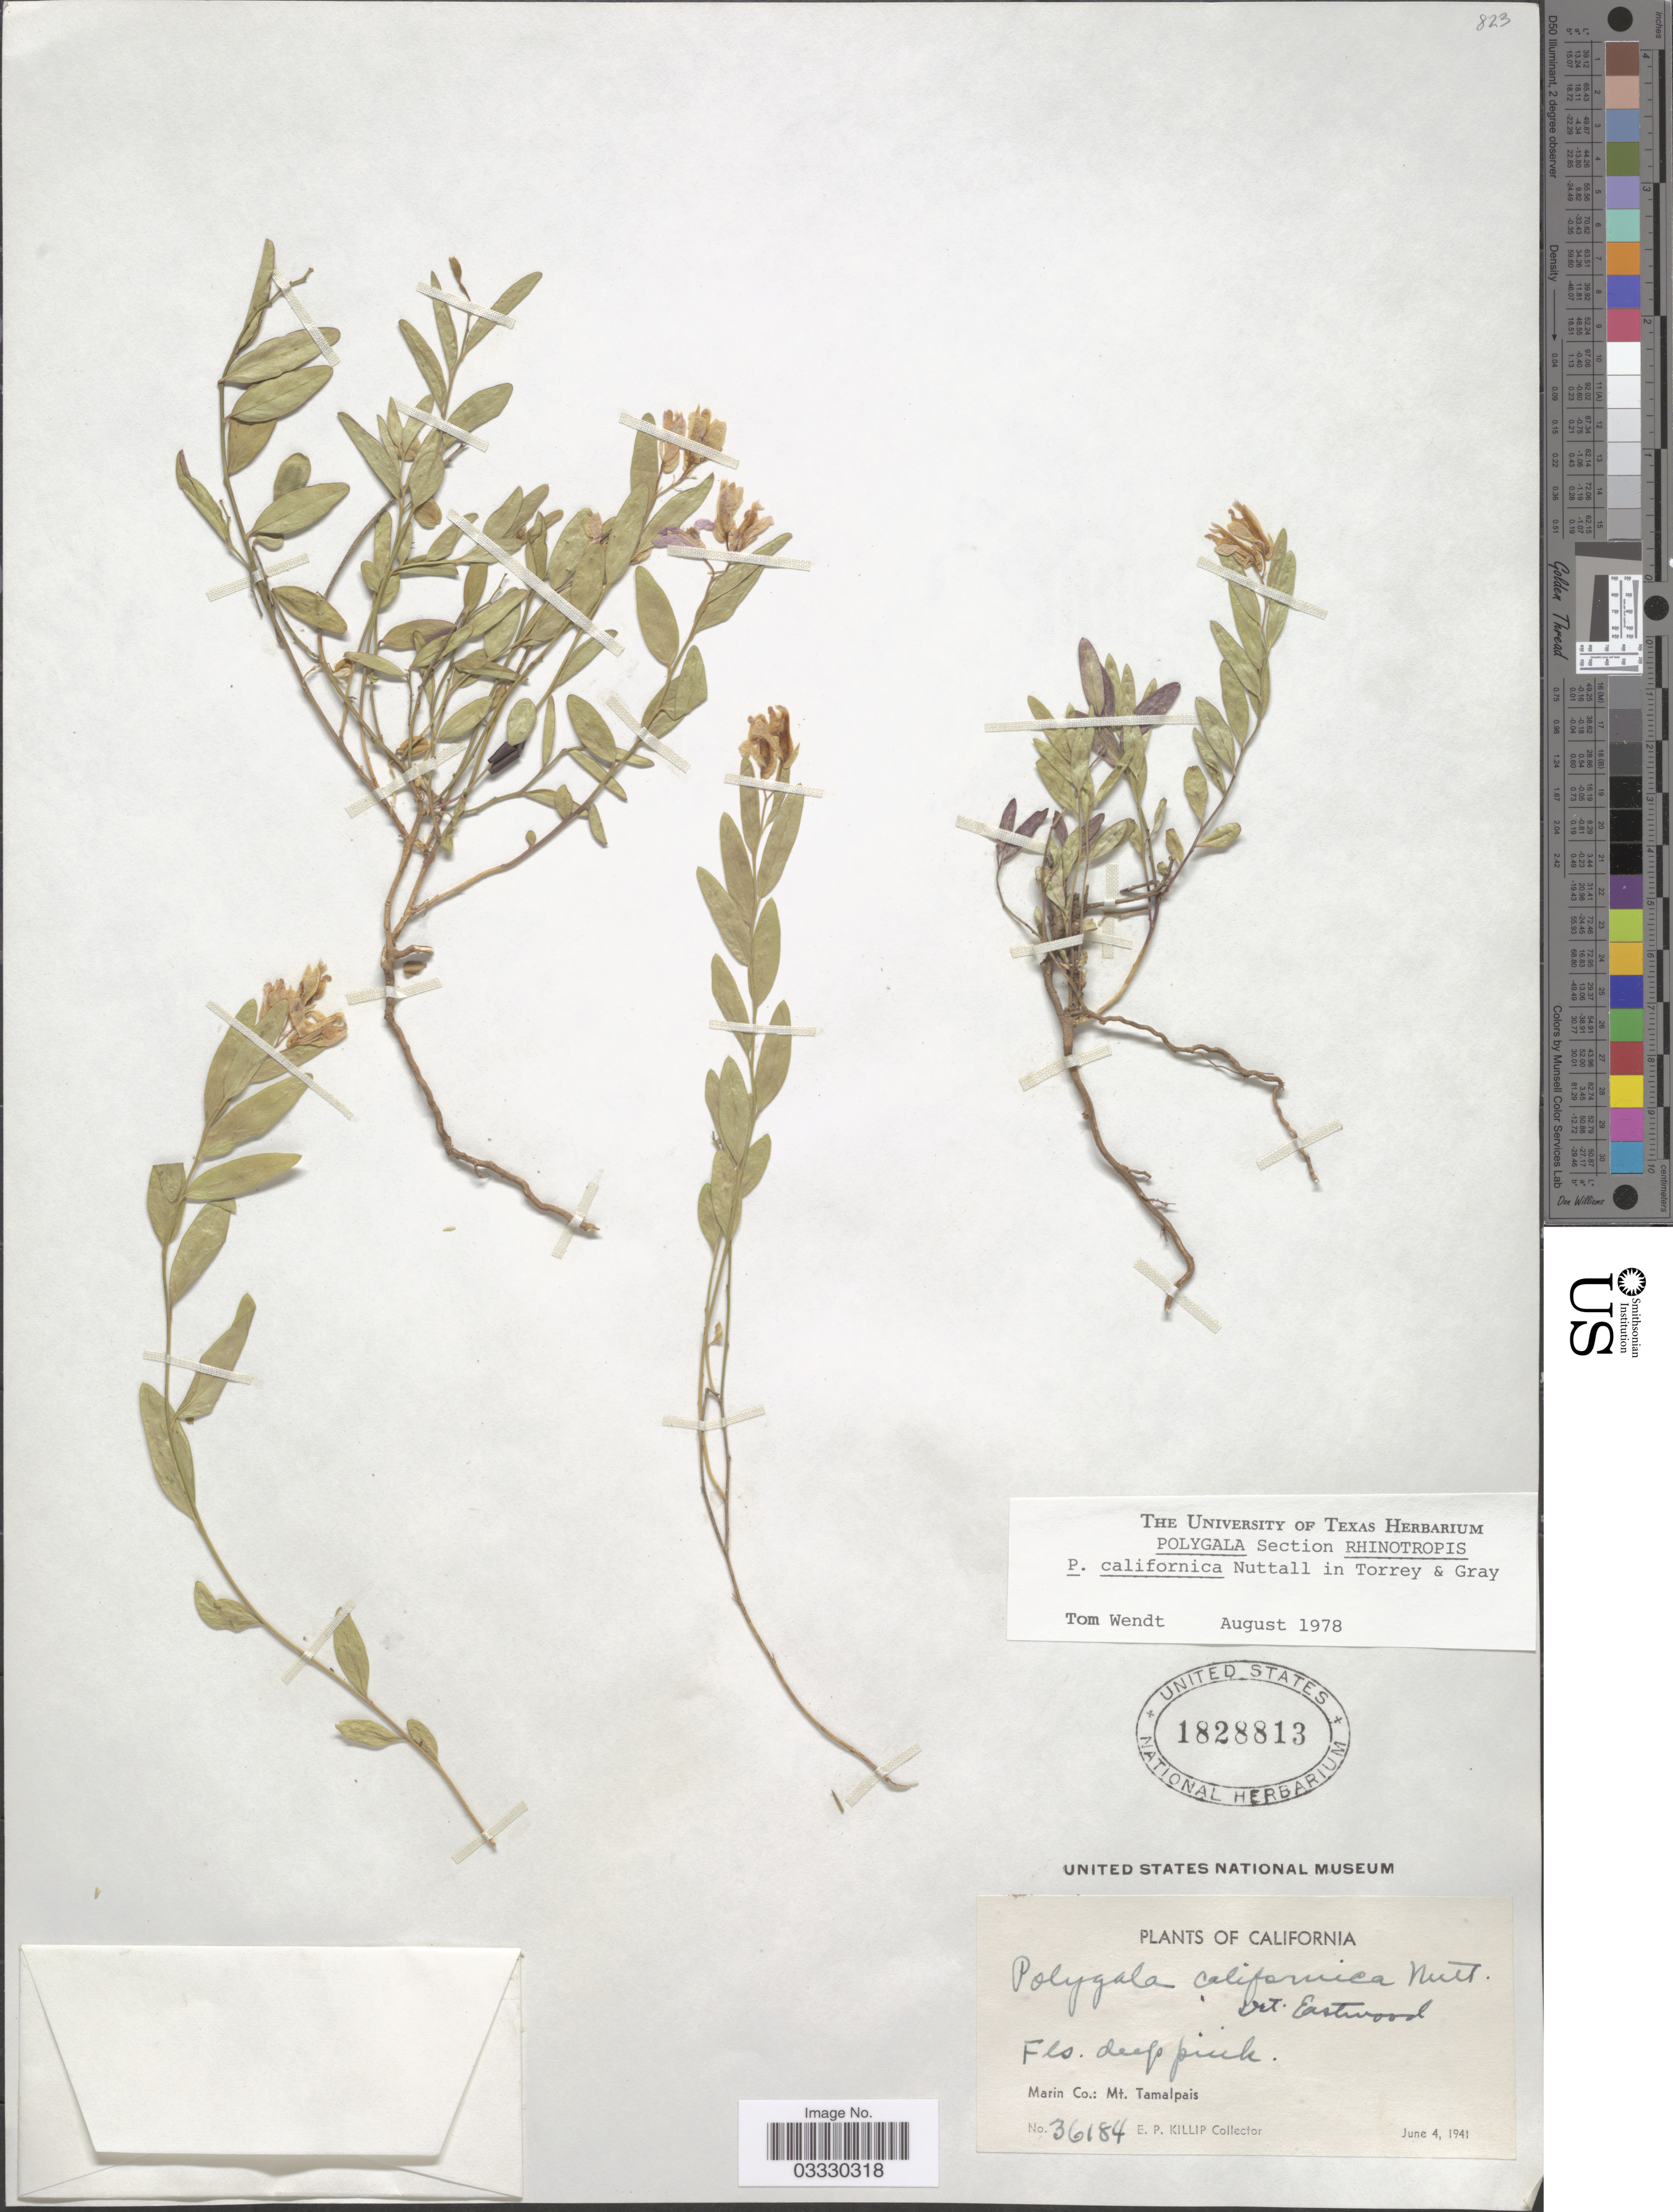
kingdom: Plantae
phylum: Tracheophyta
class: Magnoliopsida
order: Fabales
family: Polygalaceae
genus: Rhinotropis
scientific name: Rhinotropis californica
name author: (Nutt.) J.R. Abbott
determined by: Strong, Mark T., (BOT), Smithsonian Institution - National Museum of Natural History (UNITED STATES)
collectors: E. P. Killip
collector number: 36184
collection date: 1940-06-04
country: United States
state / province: California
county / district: Marin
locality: Marin Co.: Mt. Tamalpais.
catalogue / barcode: US 1828813